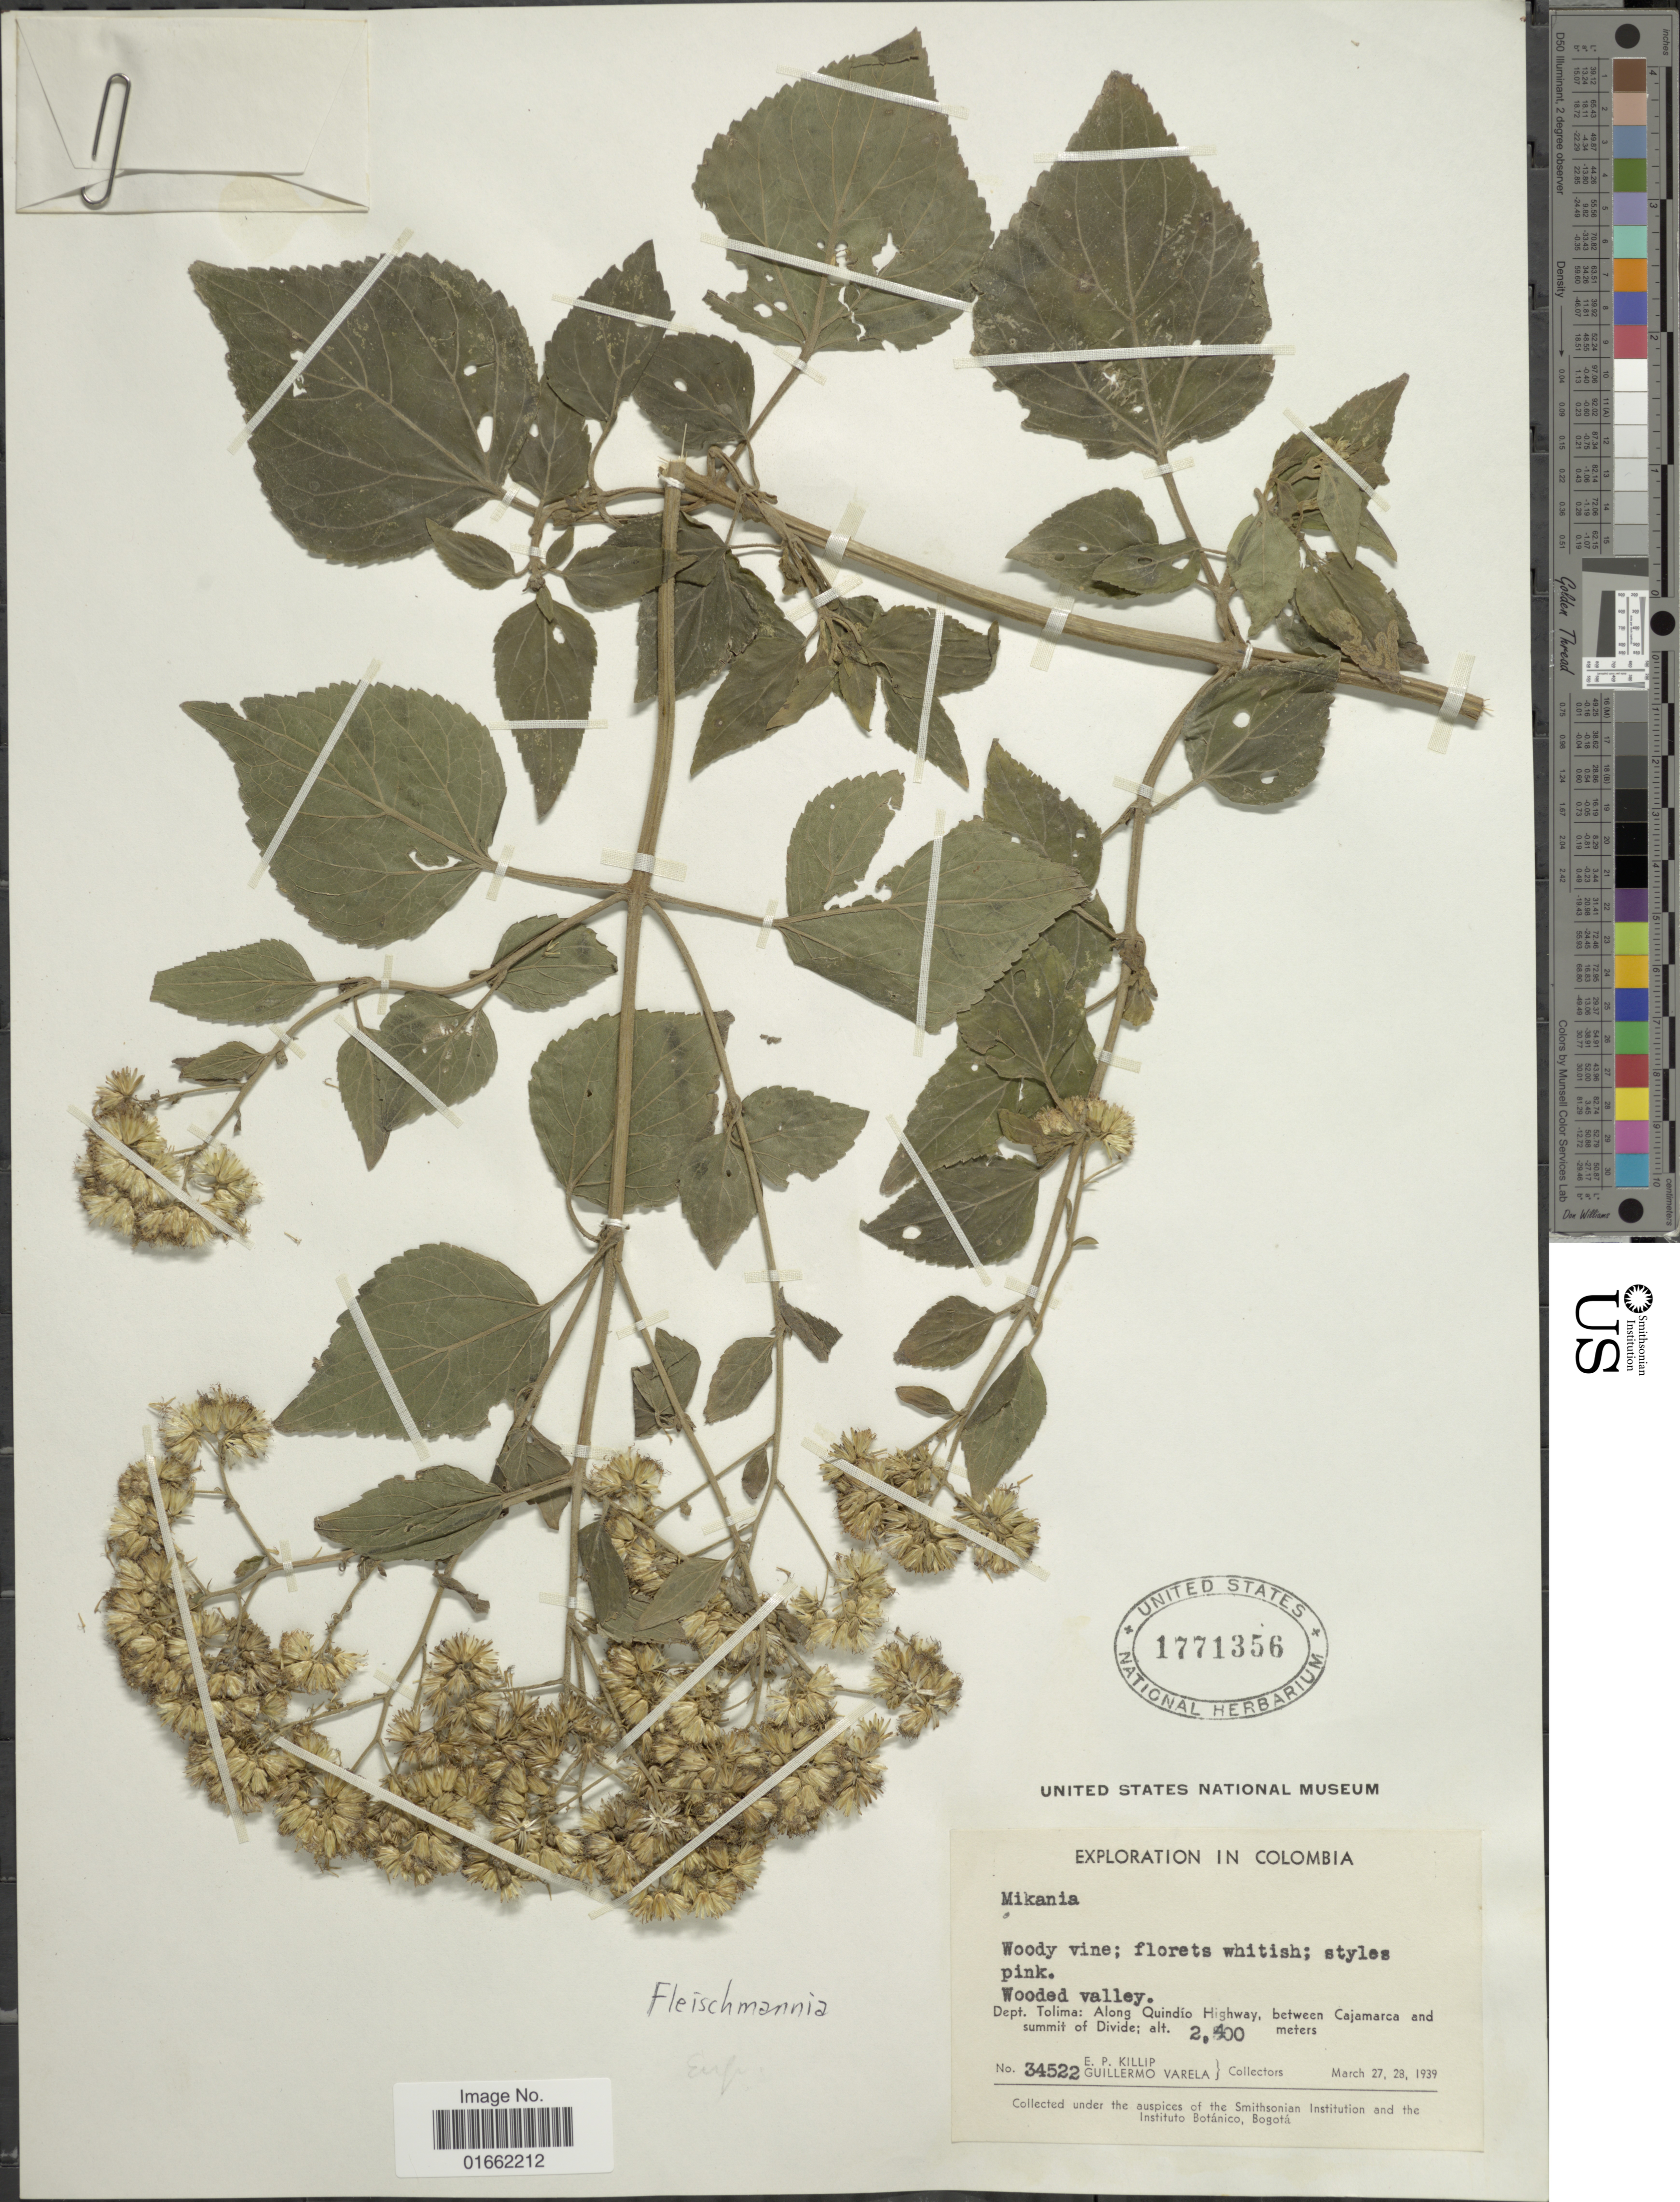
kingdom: Plantae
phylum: Tracheophyta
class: Magnoliopsida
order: Asterales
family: Asteraceae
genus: Fleischmannia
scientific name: Fleischmannia mayorii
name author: (B.L. Rob.) R.M. King & H. Rob.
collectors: E. P. Killip & G. Varela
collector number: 34522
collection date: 1939-03-27/1939-03-28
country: Colombia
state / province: Tolima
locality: Dept. Tolima: Along Quindio Highway, between Cajamarca and summit of Divide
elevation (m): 2400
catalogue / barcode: US 1771356